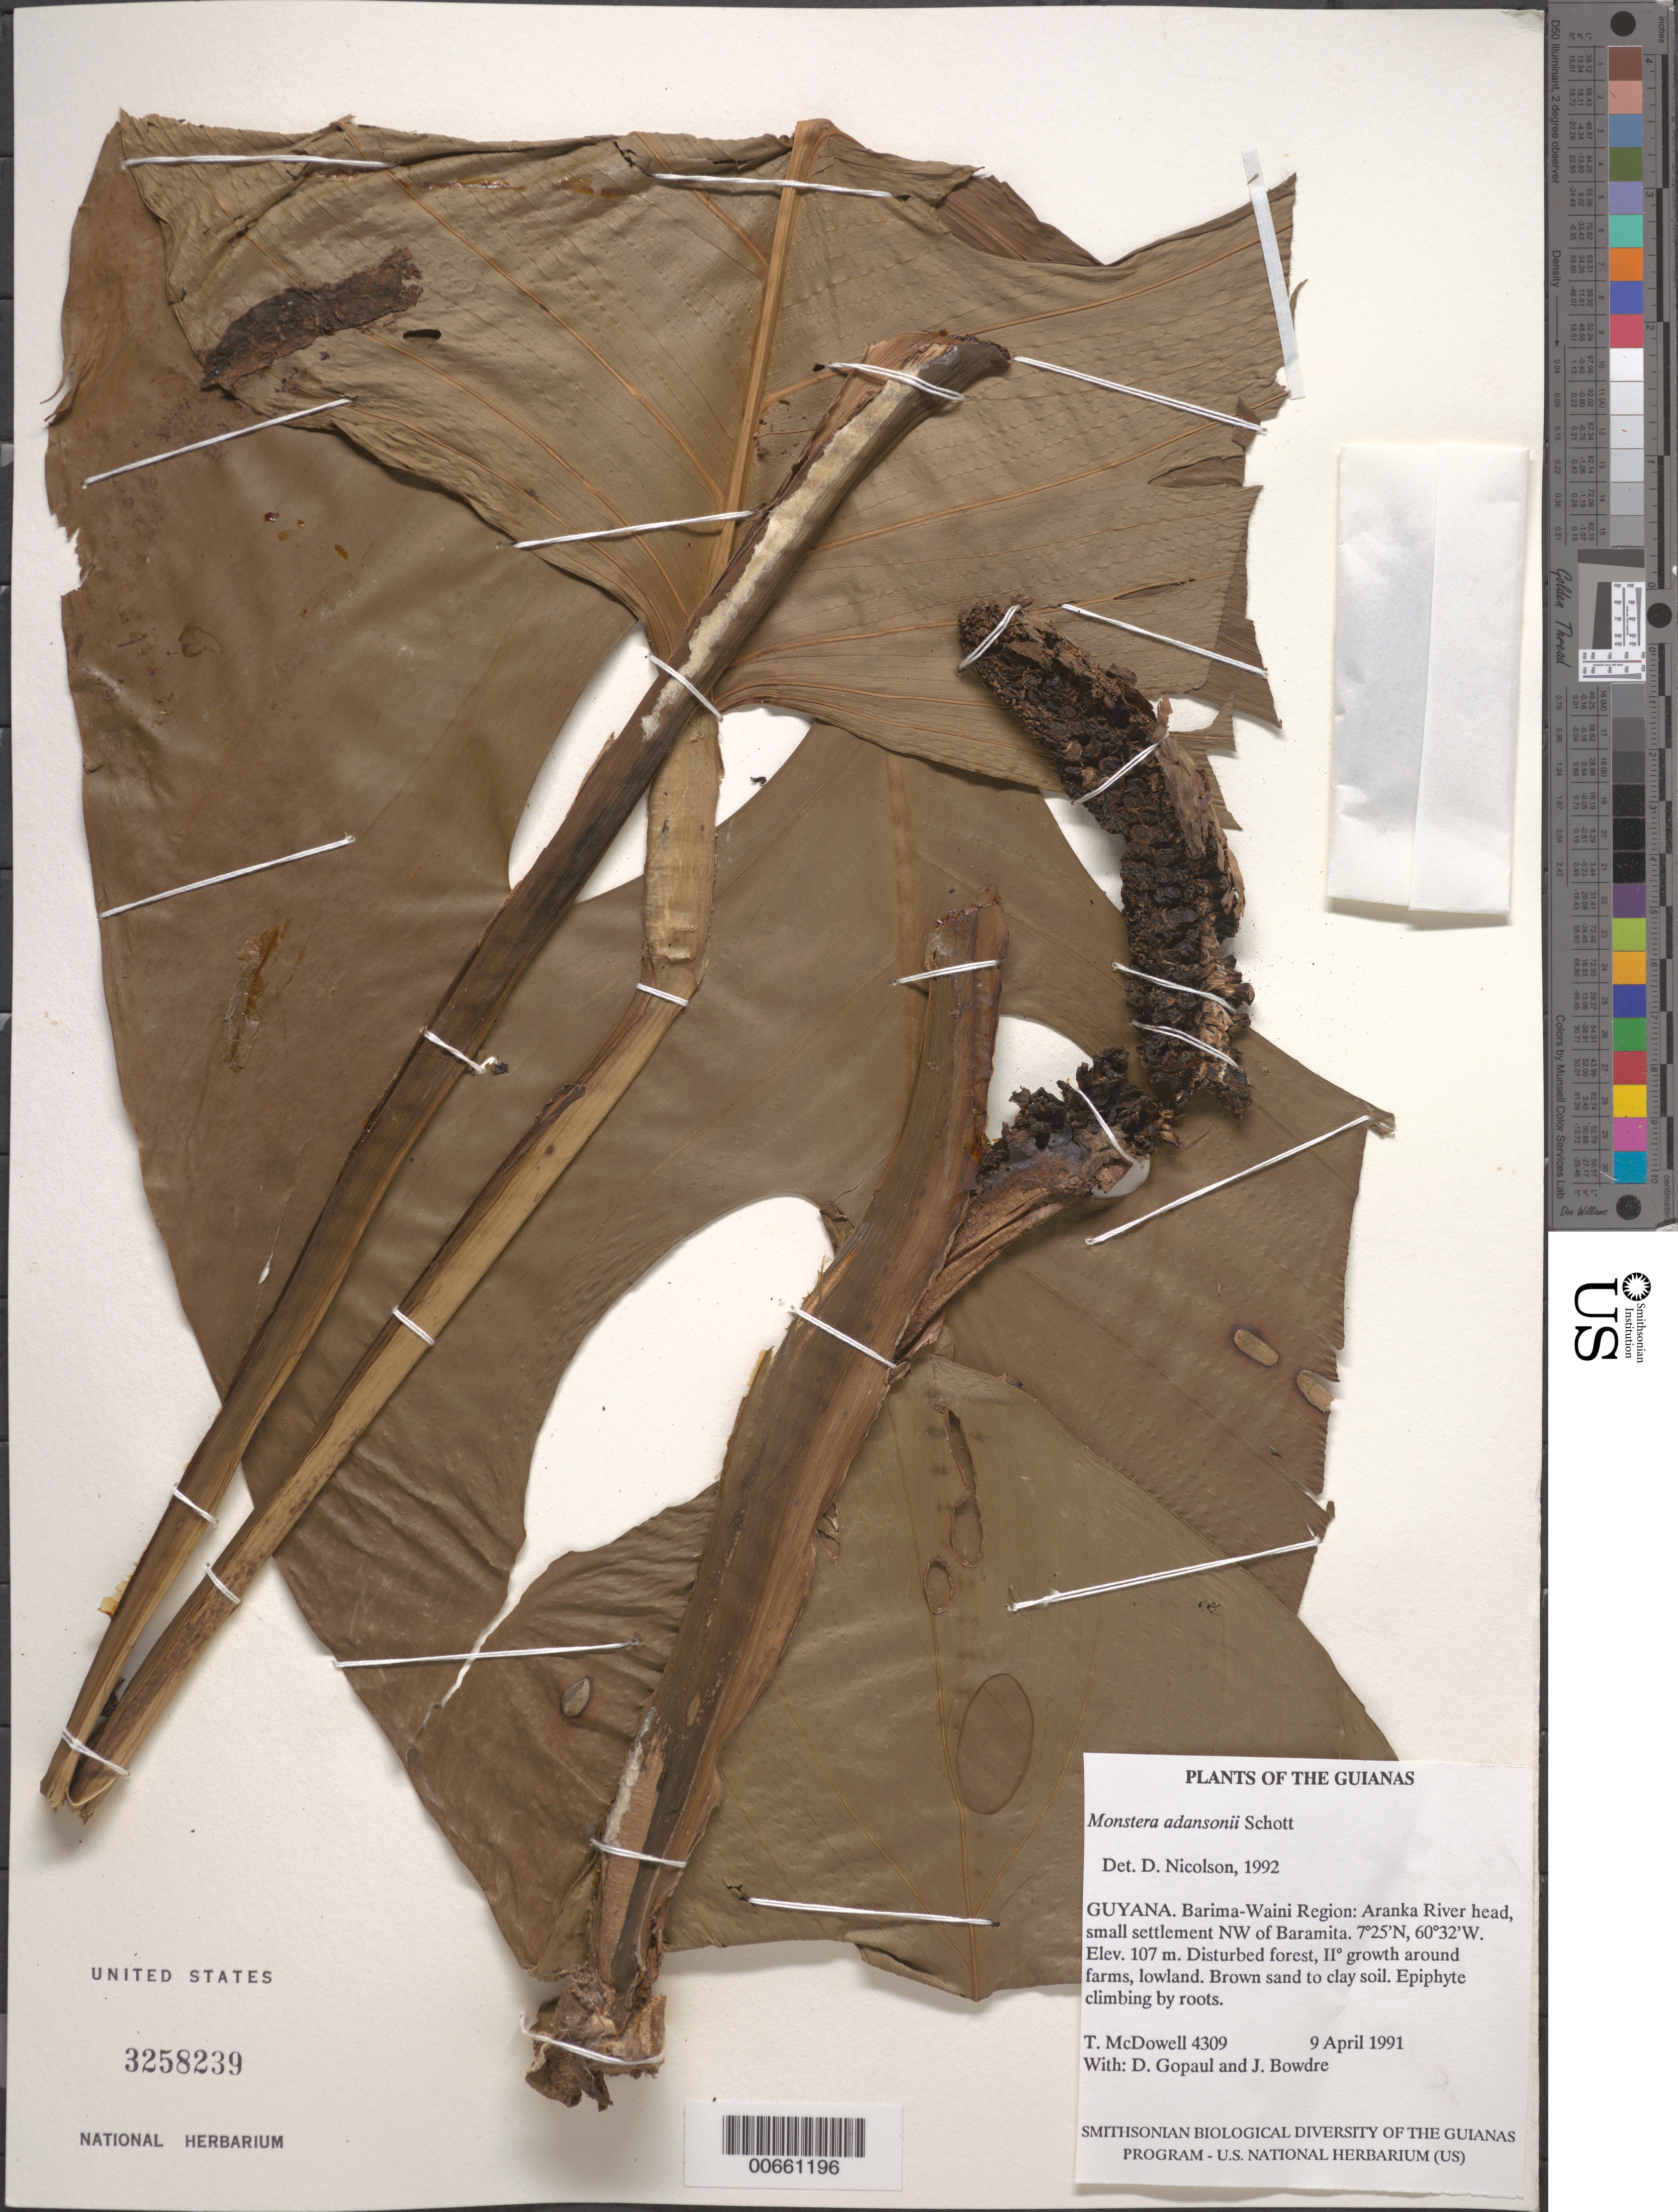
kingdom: Plantae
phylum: Tracheophyta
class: Liliopsida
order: Alismatales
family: Araceae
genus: Monstera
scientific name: Monstera adansonii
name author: Schott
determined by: Nicolson, Dan H.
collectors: T. McDowell, D. Gopaul & J. Bowdre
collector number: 4309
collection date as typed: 9 April 1991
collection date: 1991-04-09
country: Guyana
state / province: Barima-Waini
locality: Aranka River head, small settlement NW of Baramita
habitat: Disturbed forest, secondary growth around farms, lowland. Brown sand to clay soil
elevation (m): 107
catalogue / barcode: US 3258239